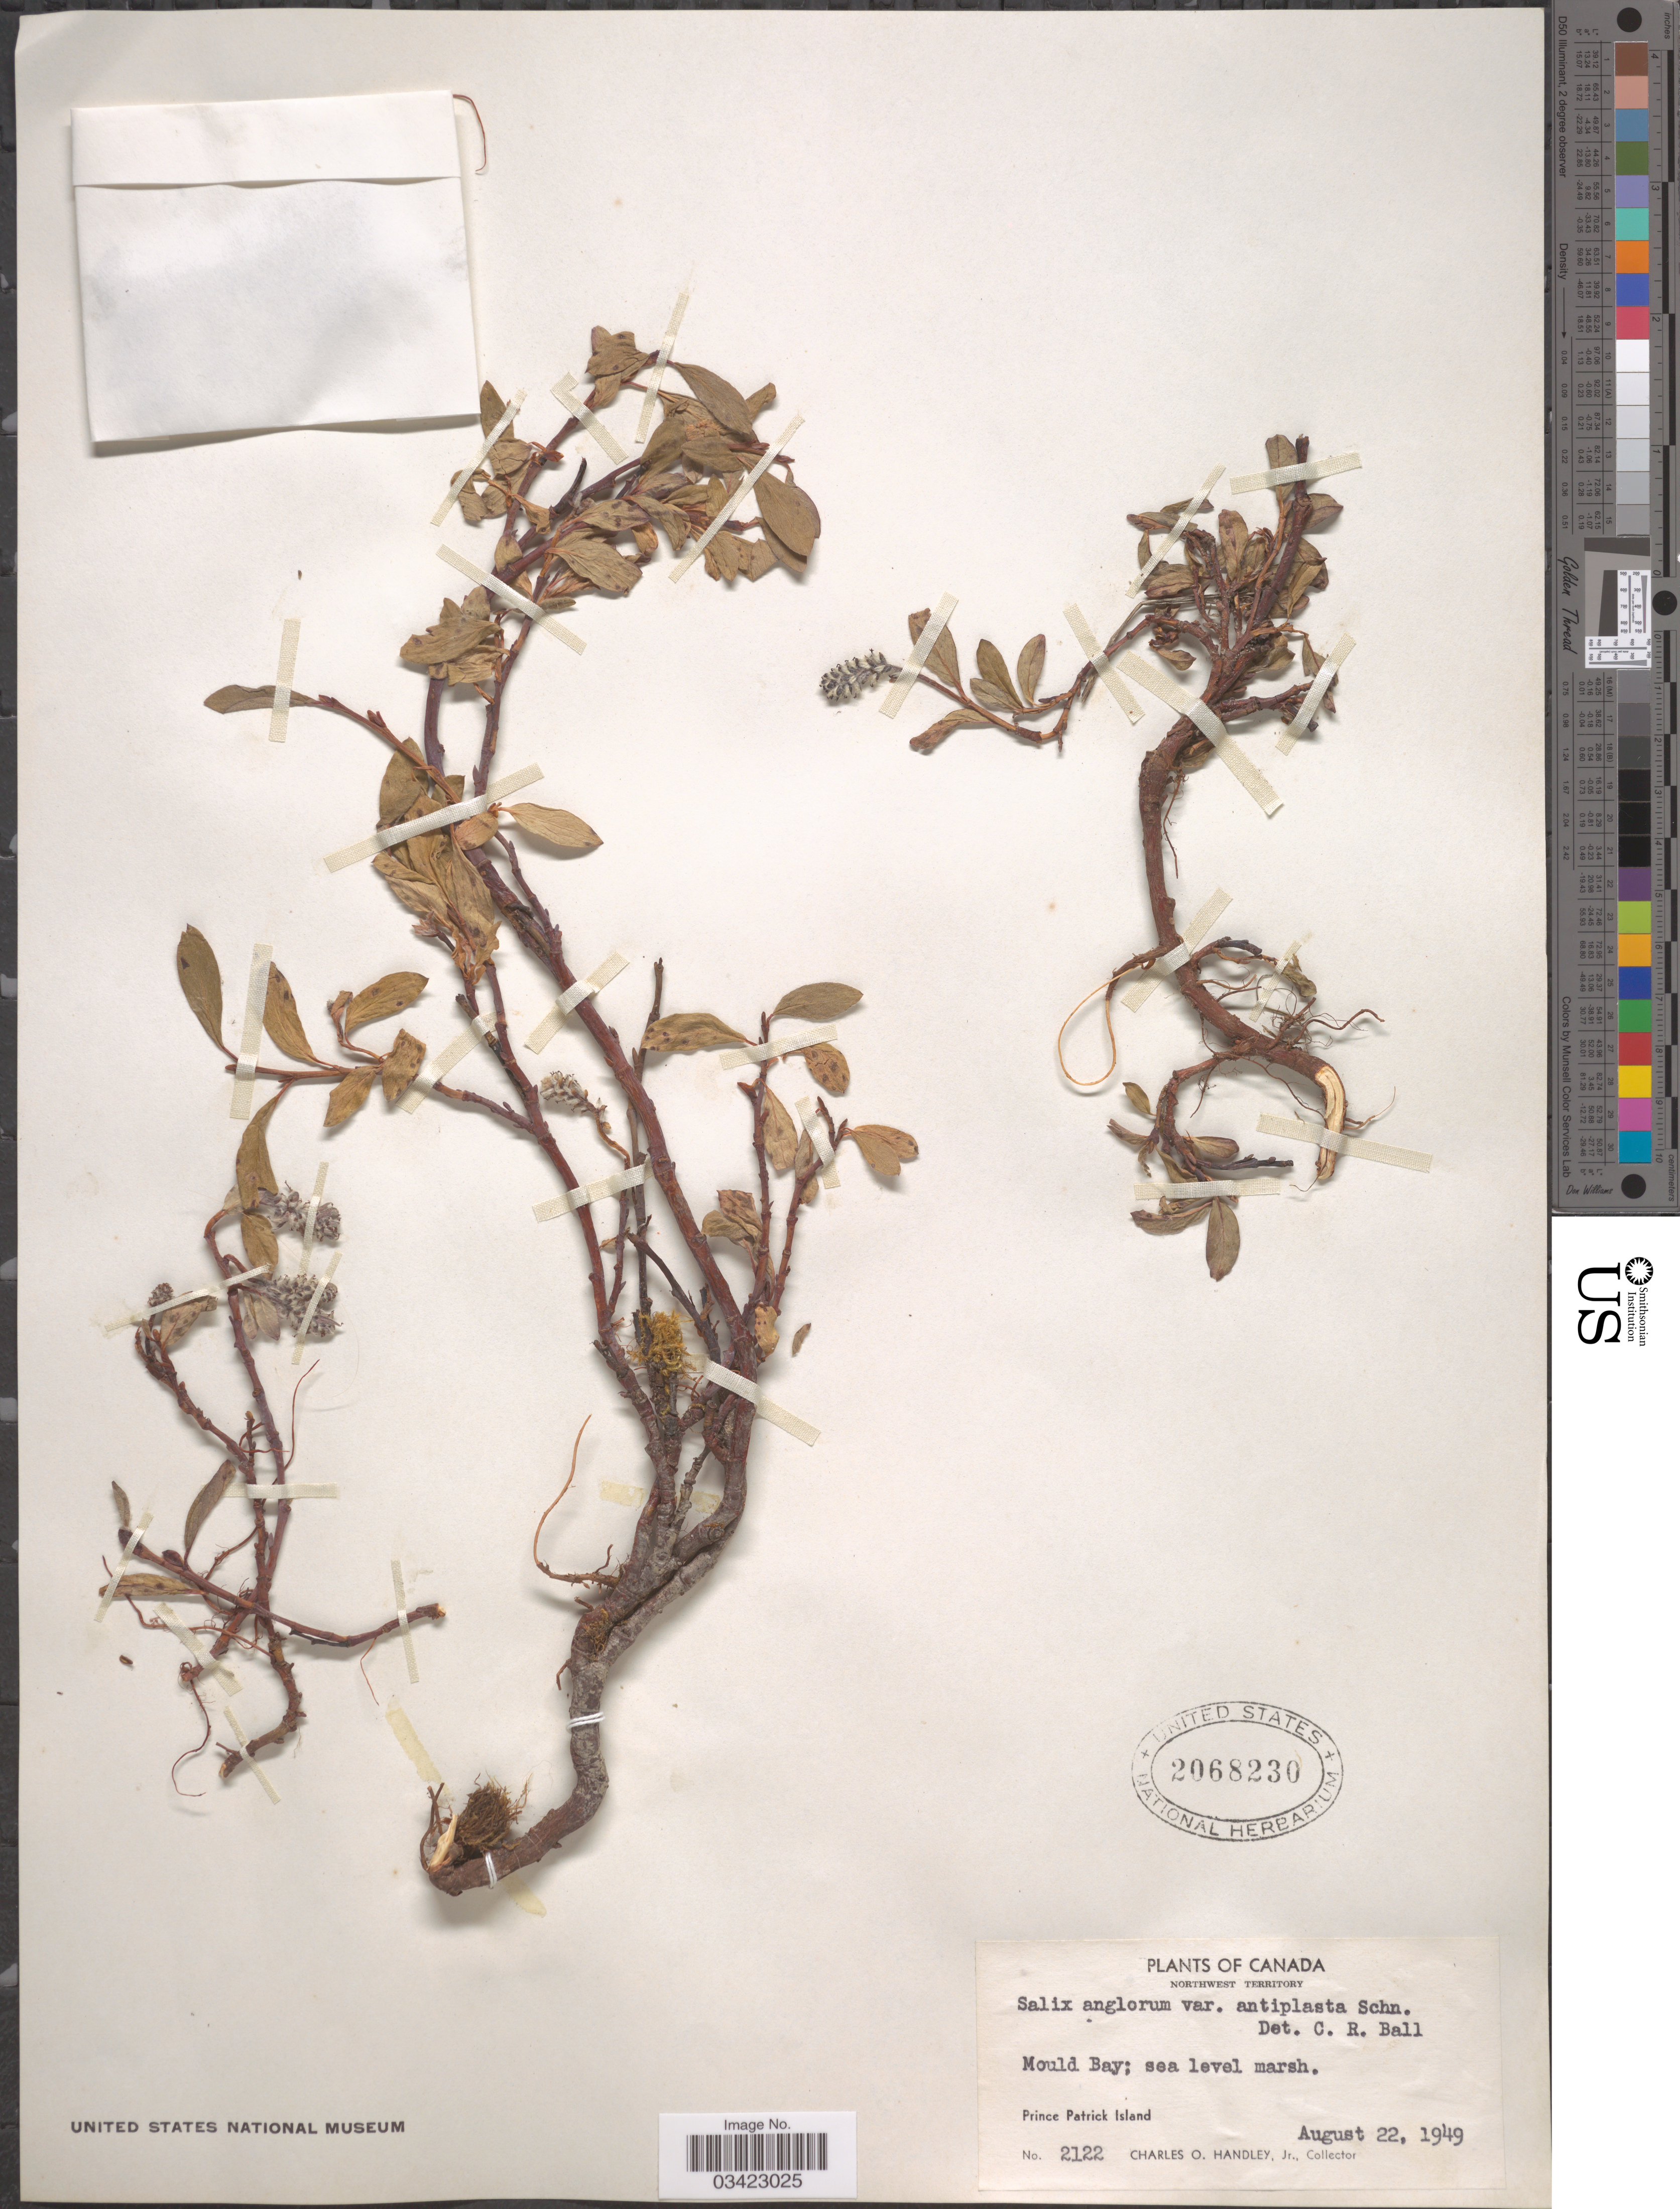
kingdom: Plantae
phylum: Tracheophyta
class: Magnoliopsida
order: Malpighiales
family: Salicaceae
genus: Salix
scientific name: Salix anglorum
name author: Cham.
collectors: C. Handley Jr.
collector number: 2122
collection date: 1949-08-22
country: Canada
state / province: Northwest Territories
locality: Northwest Territory. Mould Bay. Prince Patrick Island.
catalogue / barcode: US 2068230